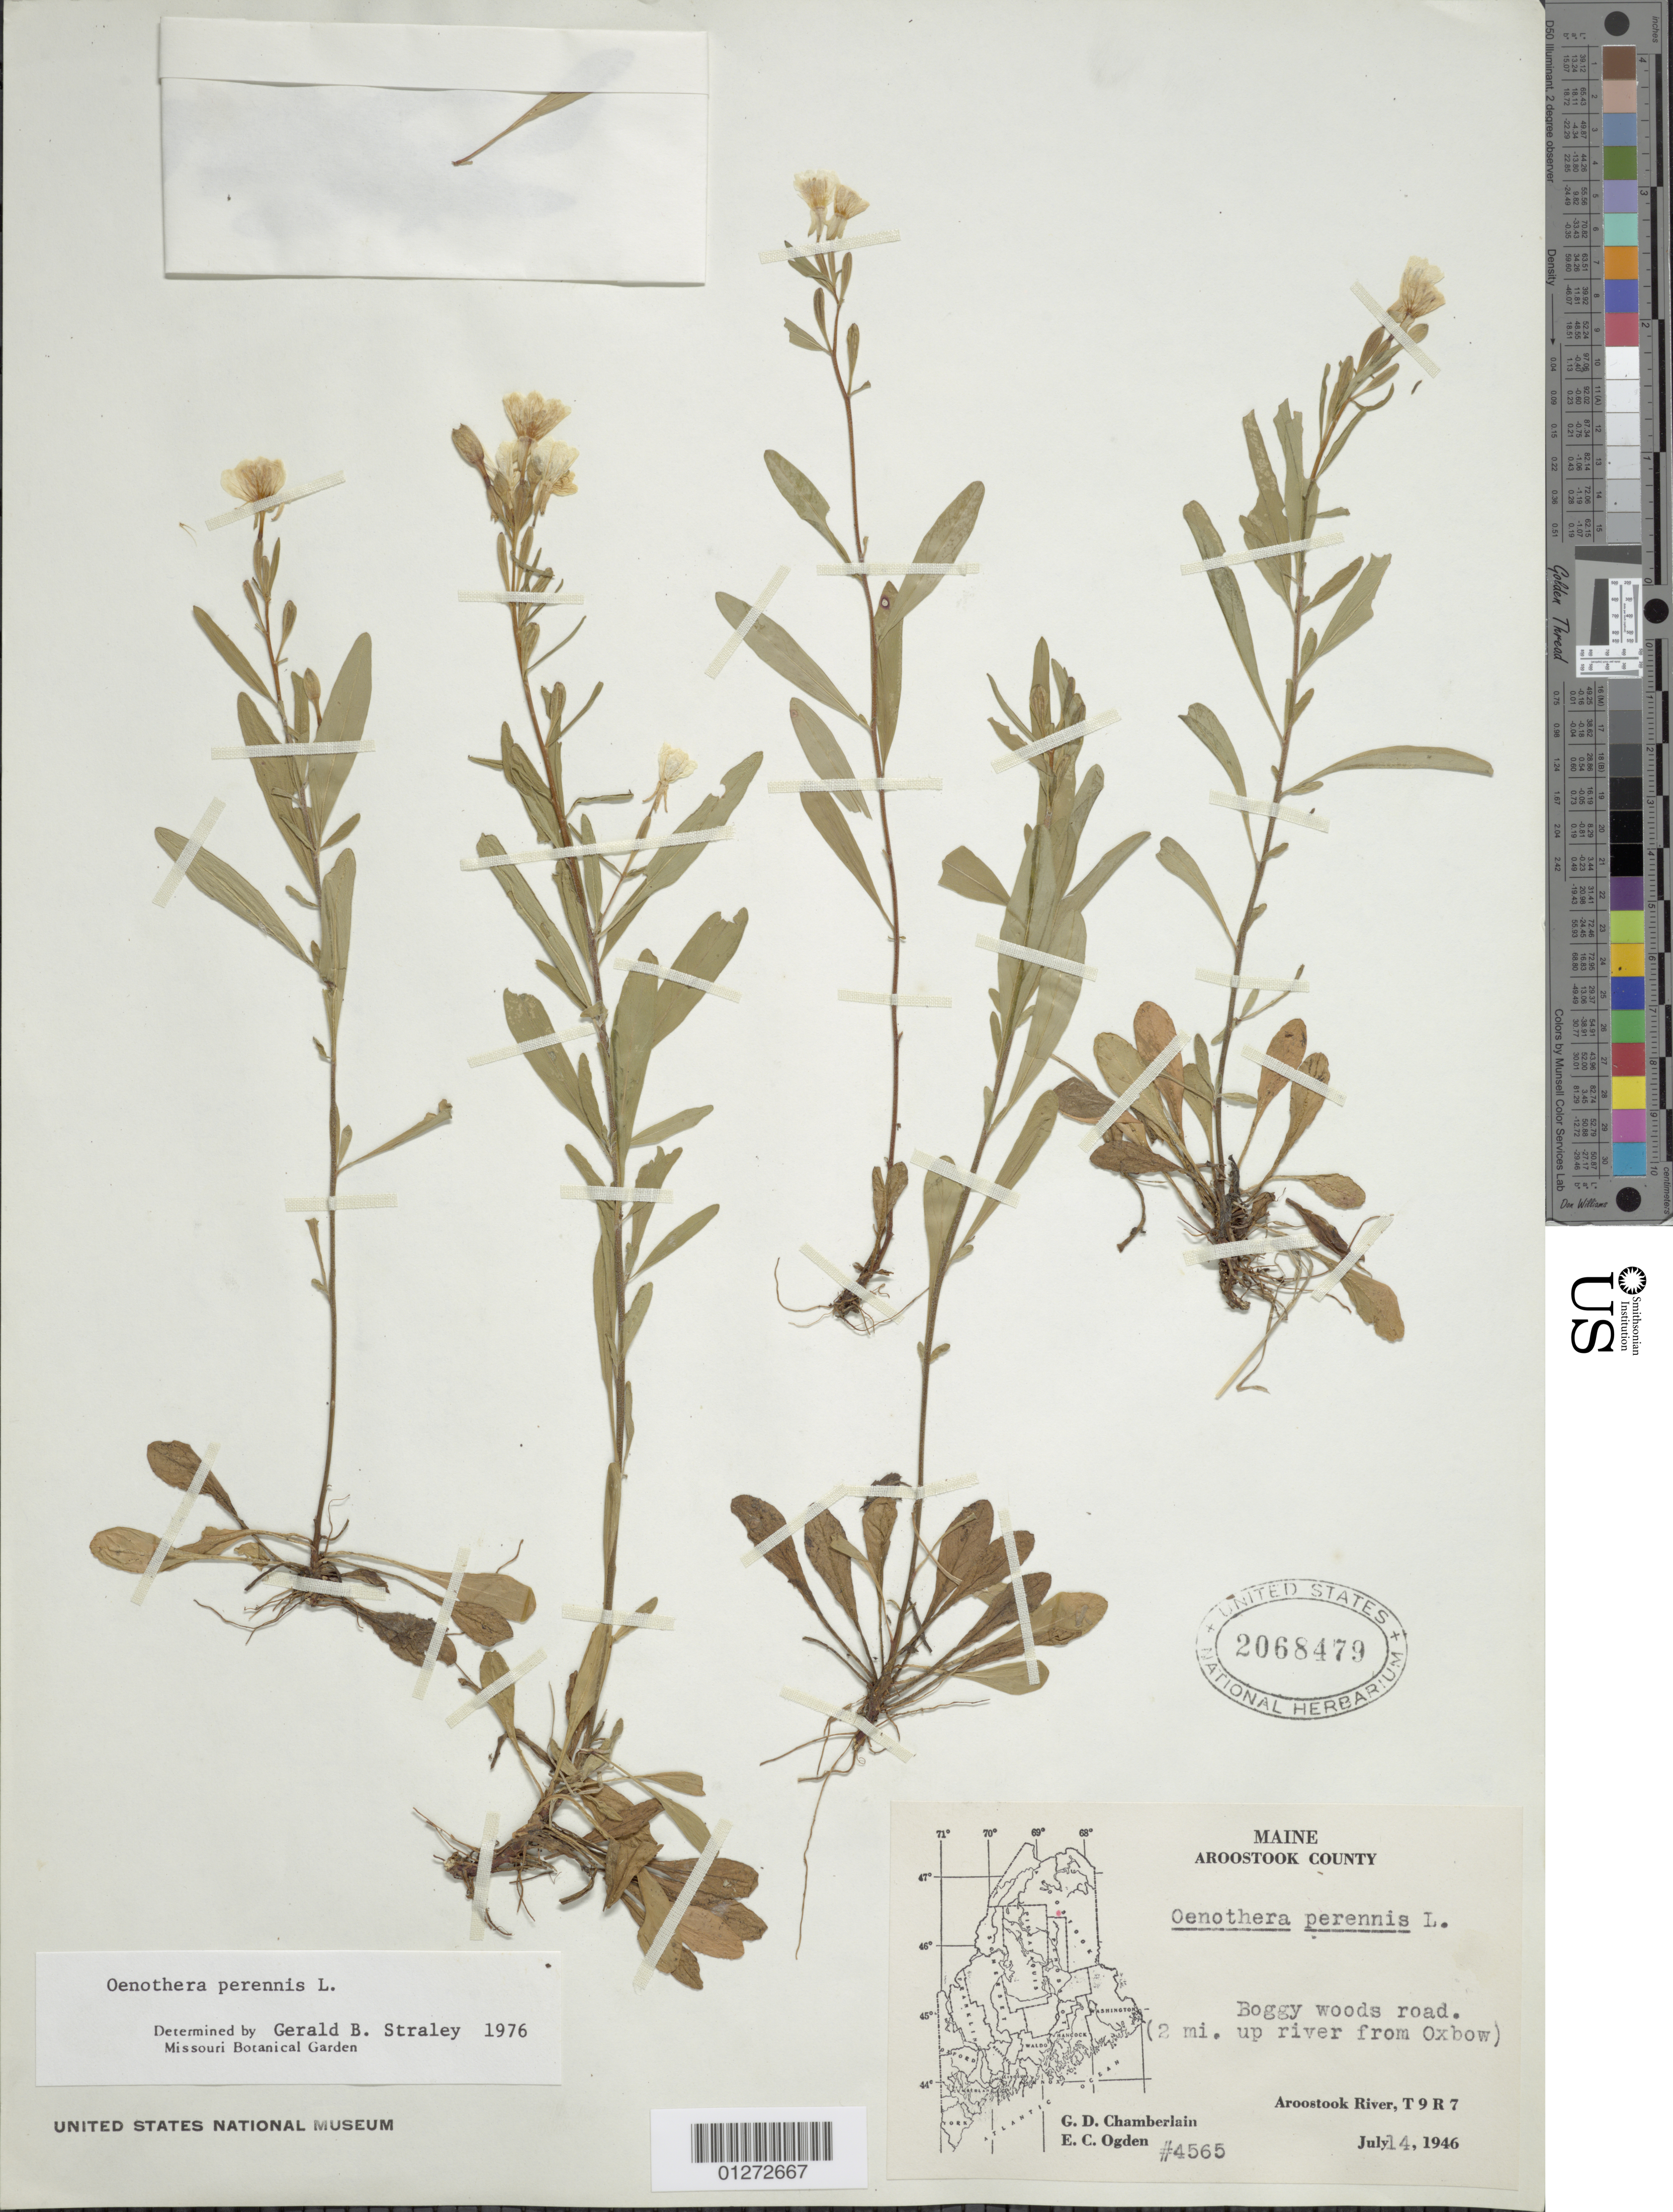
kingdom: Plantae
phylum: Tracheophyta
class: Magnoliopsida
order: Myrtales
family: Onagraceae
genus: Oenothera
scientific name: Oenothera perennis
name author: L.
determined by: Straley, G. B.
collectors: G. D. Chamberlain & E. Ogden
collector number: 4565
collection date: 1946-07-14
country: United States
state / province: Maine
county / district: Aroostook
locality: Boggy woods road, 2 mi. up river from Oxbox, Aroostook River, T9, R7.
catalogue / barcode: US 2068479